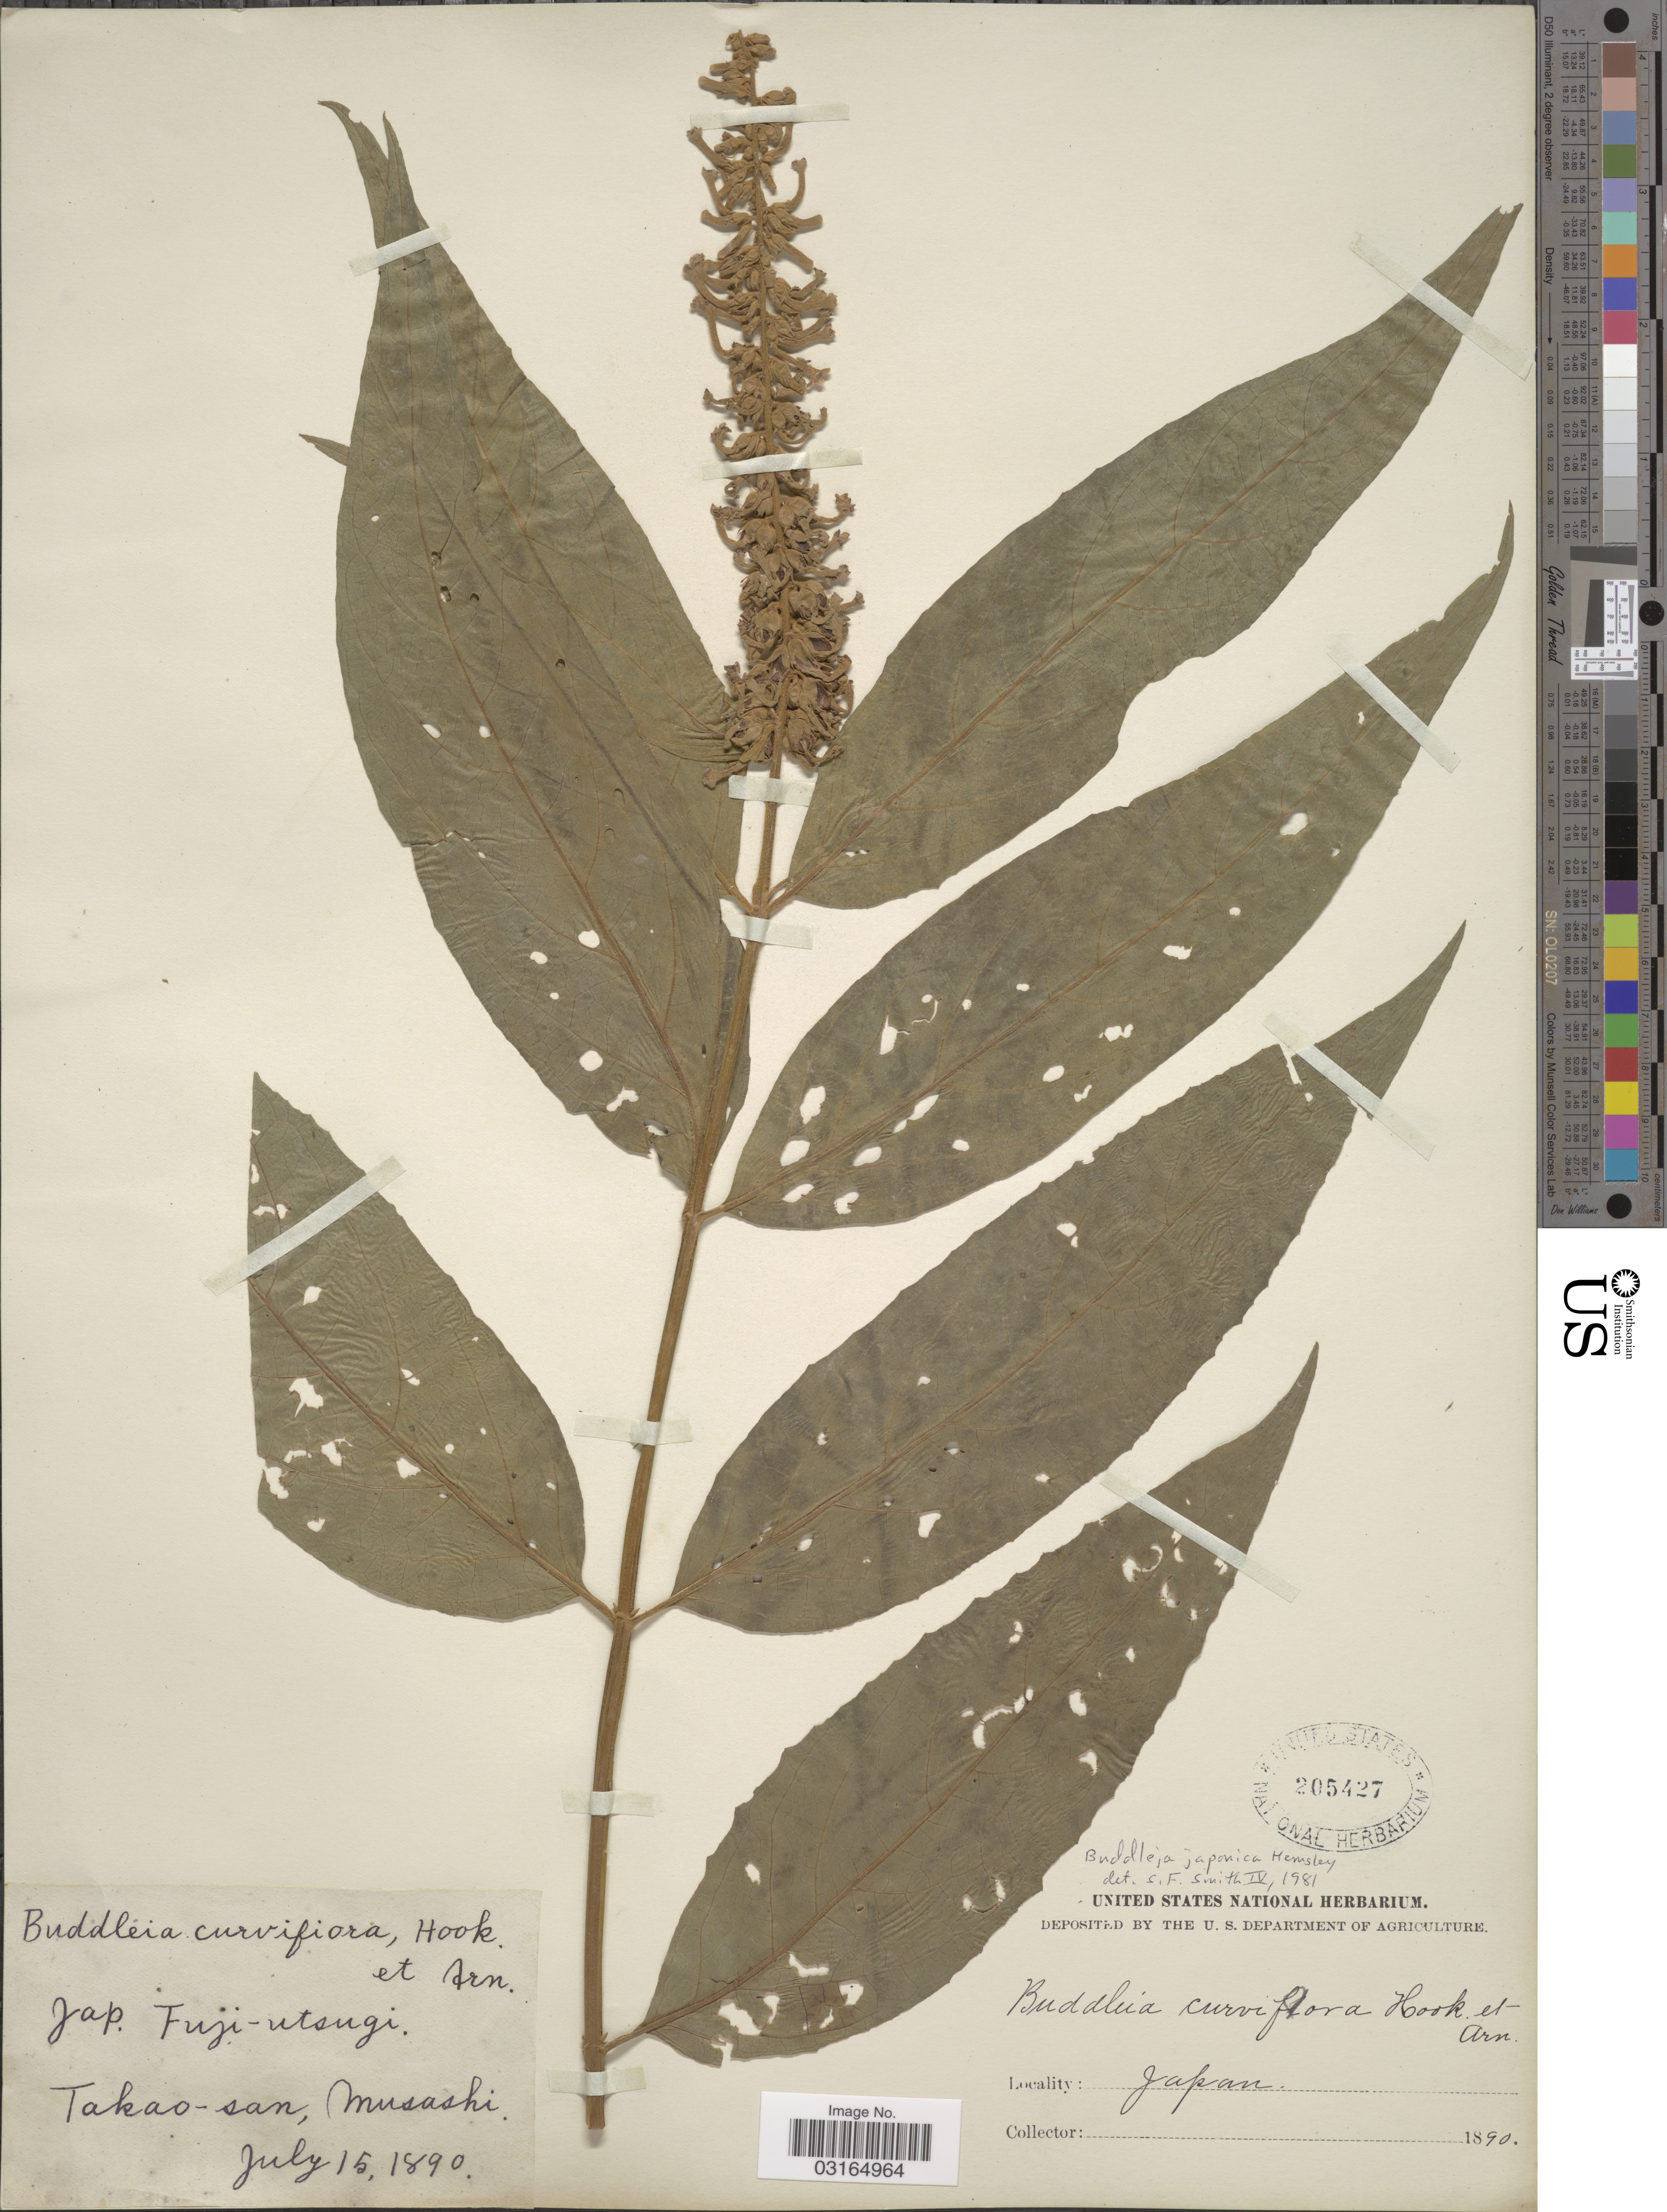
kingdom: Plantae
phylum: Tracheophyta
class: Magnoliopsida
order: Lamiales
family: Scrophulariaceae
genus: Buddleja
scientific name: Buddleja japonica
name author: Hemsl.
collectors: ex herb. United States National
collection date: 1890-07-15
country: Japan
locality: Takao-san, Musashi.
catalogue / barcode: US 205427